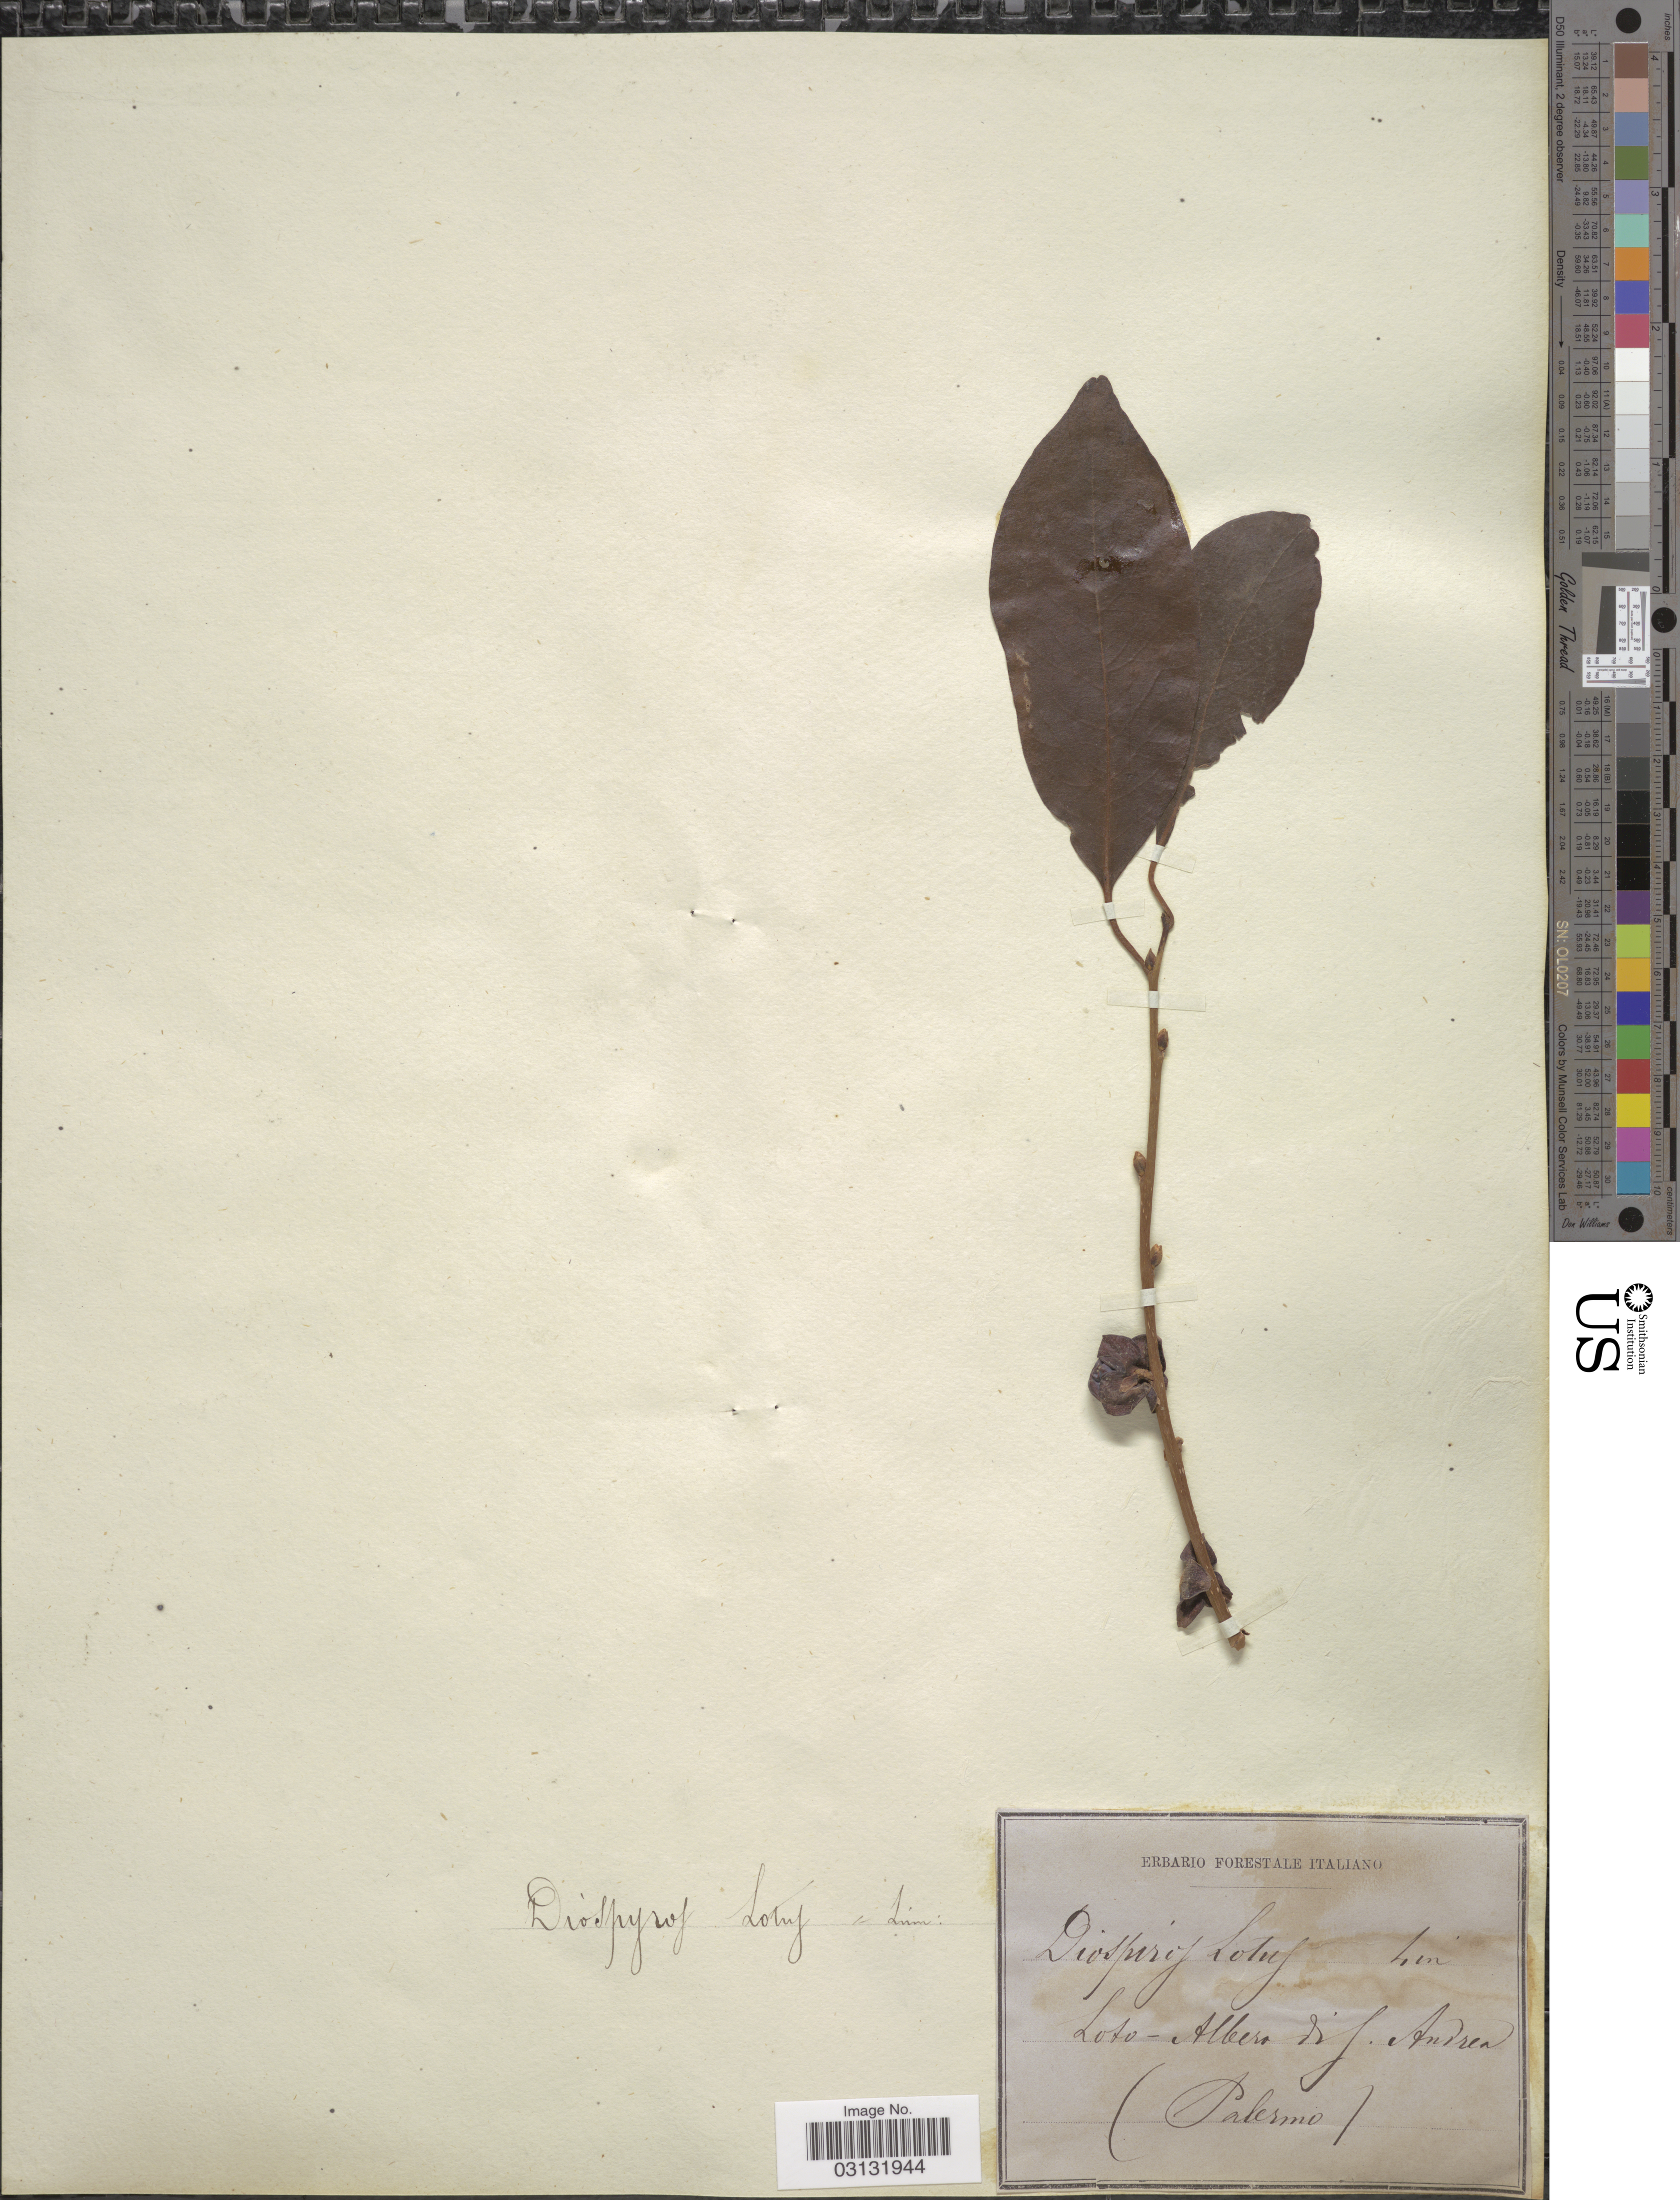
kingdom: Plantae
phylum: Tracheophyta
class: Magnoliopsida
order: Ericales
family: Ebenaceae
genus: Diospyros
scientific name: Diospyros lotus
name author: L.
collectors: Ex herb. Forestale Italiano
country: Italy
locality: Loto - Albero S'F. Adren. [interpreted] (Palermo).